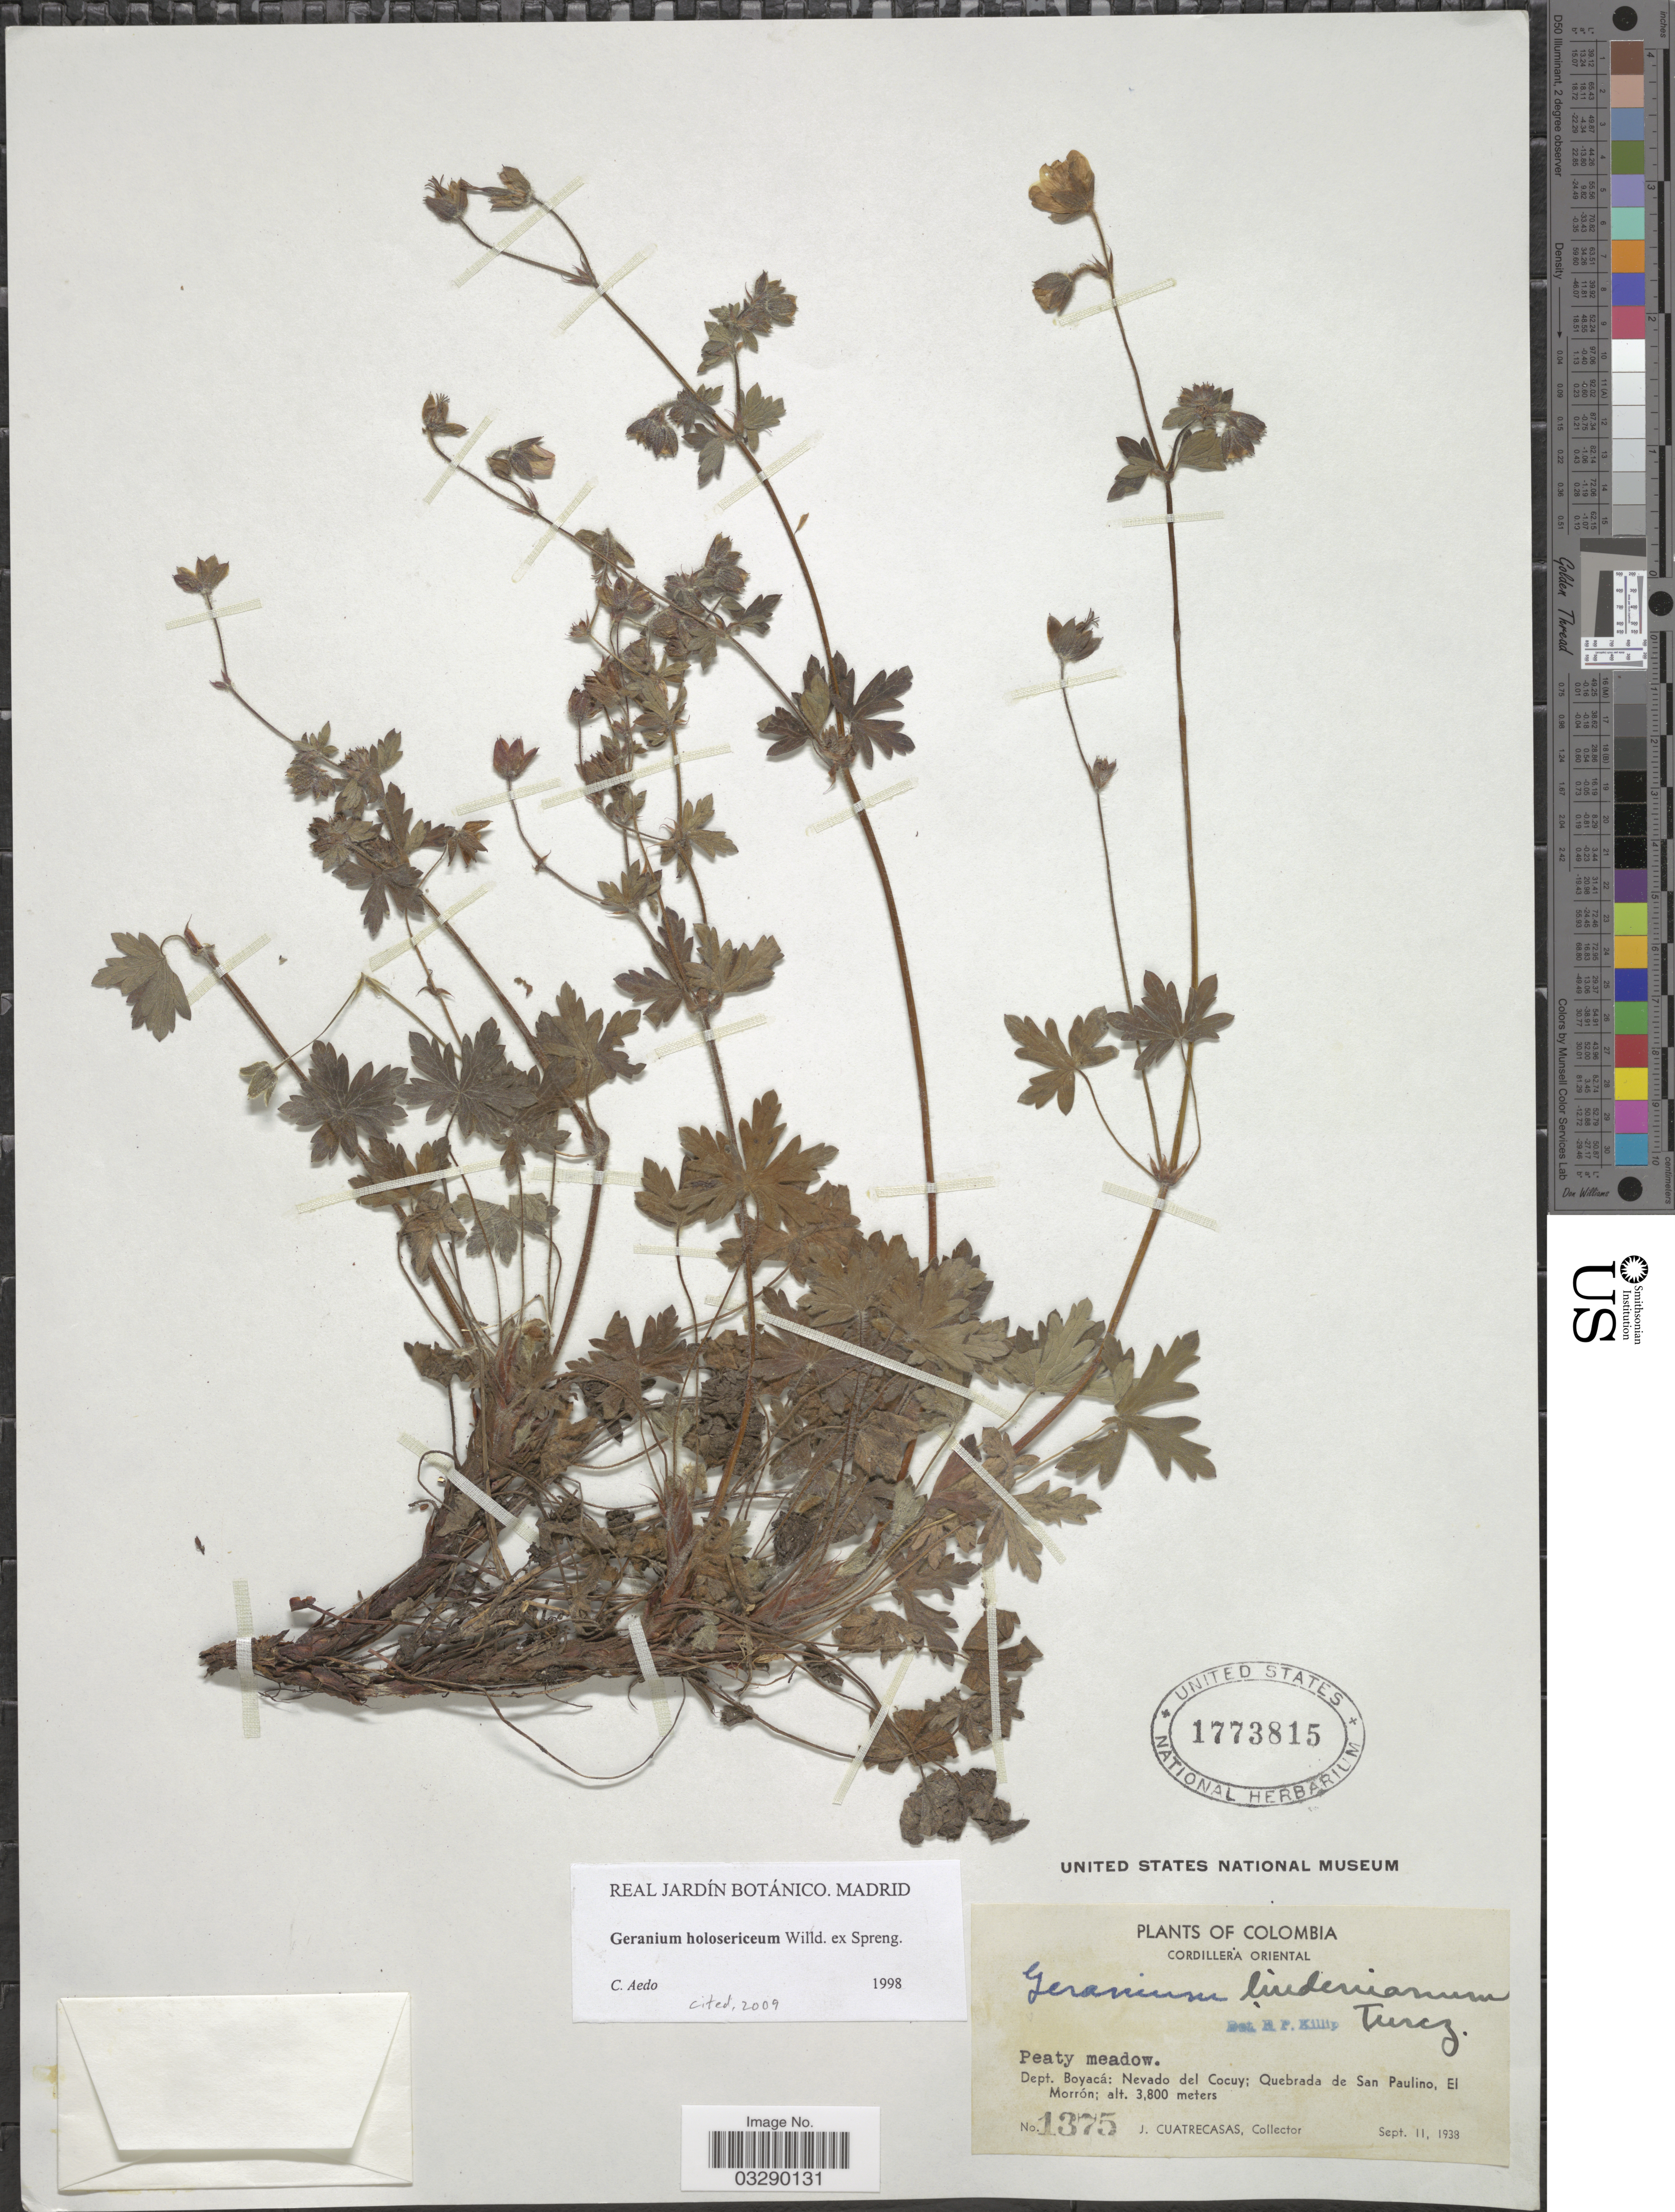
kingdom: Plantae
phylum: Tracheophyta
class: Magnoliopsida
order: Geraniales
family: Geraniaceae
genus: Geranium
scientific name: Geranium holosericeum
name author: Willd. ex Spreng.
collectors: J. Cuatrecasas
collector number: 1375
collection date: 1938-09-11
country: Colombia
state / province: Boyacá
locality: Cordillera Oriental. Dept. Boyacá: Nevado del Cocuy; Quebrada de San Paulino, El Morrón.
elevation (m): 3800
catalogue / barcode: US 1773815